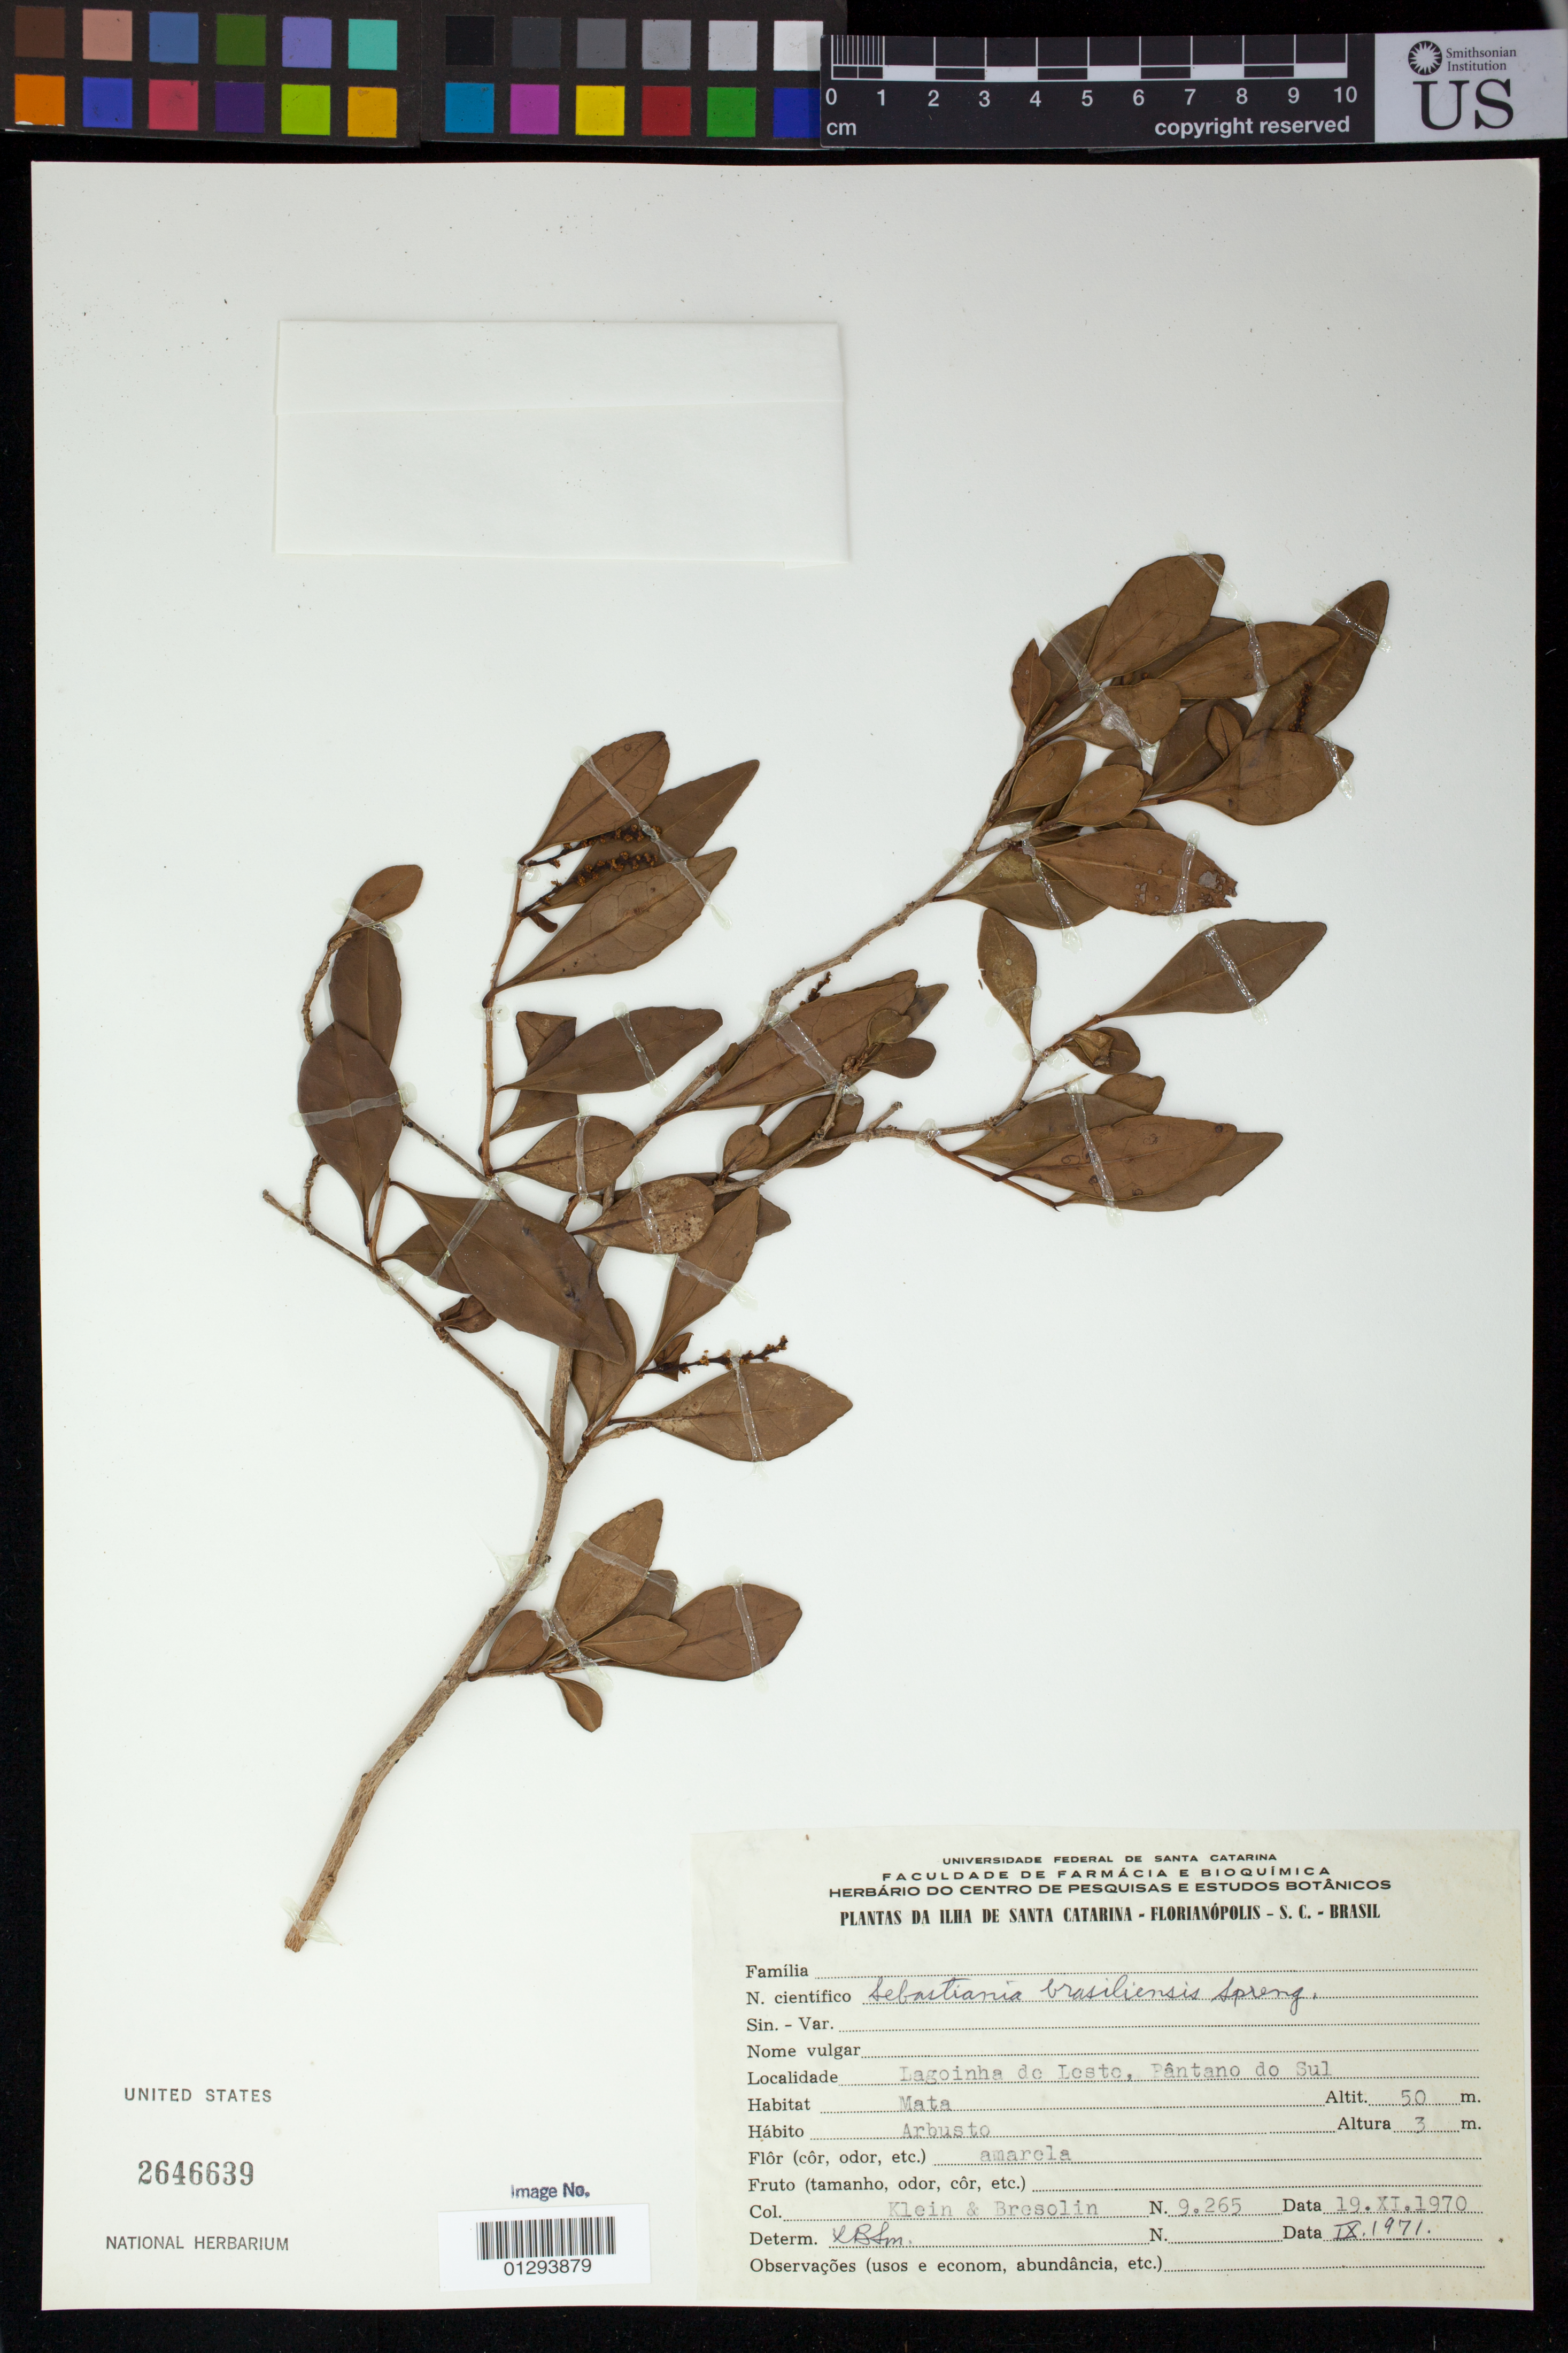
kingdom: Plantae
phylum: Tracheophyta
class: Magnoliopsida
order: Malpighiales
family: Euphorbiaceae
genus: Sebastiania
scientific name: Sebastiania brasiliensis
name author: Spreng.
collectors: R. M. Klein & A. Bresolin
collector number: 9265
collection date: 1970-11-19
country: Brazil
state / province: Santa Catarina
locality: Lagoinha de Leste, Pantano do Sul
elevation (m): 50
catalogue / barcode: US 2646639